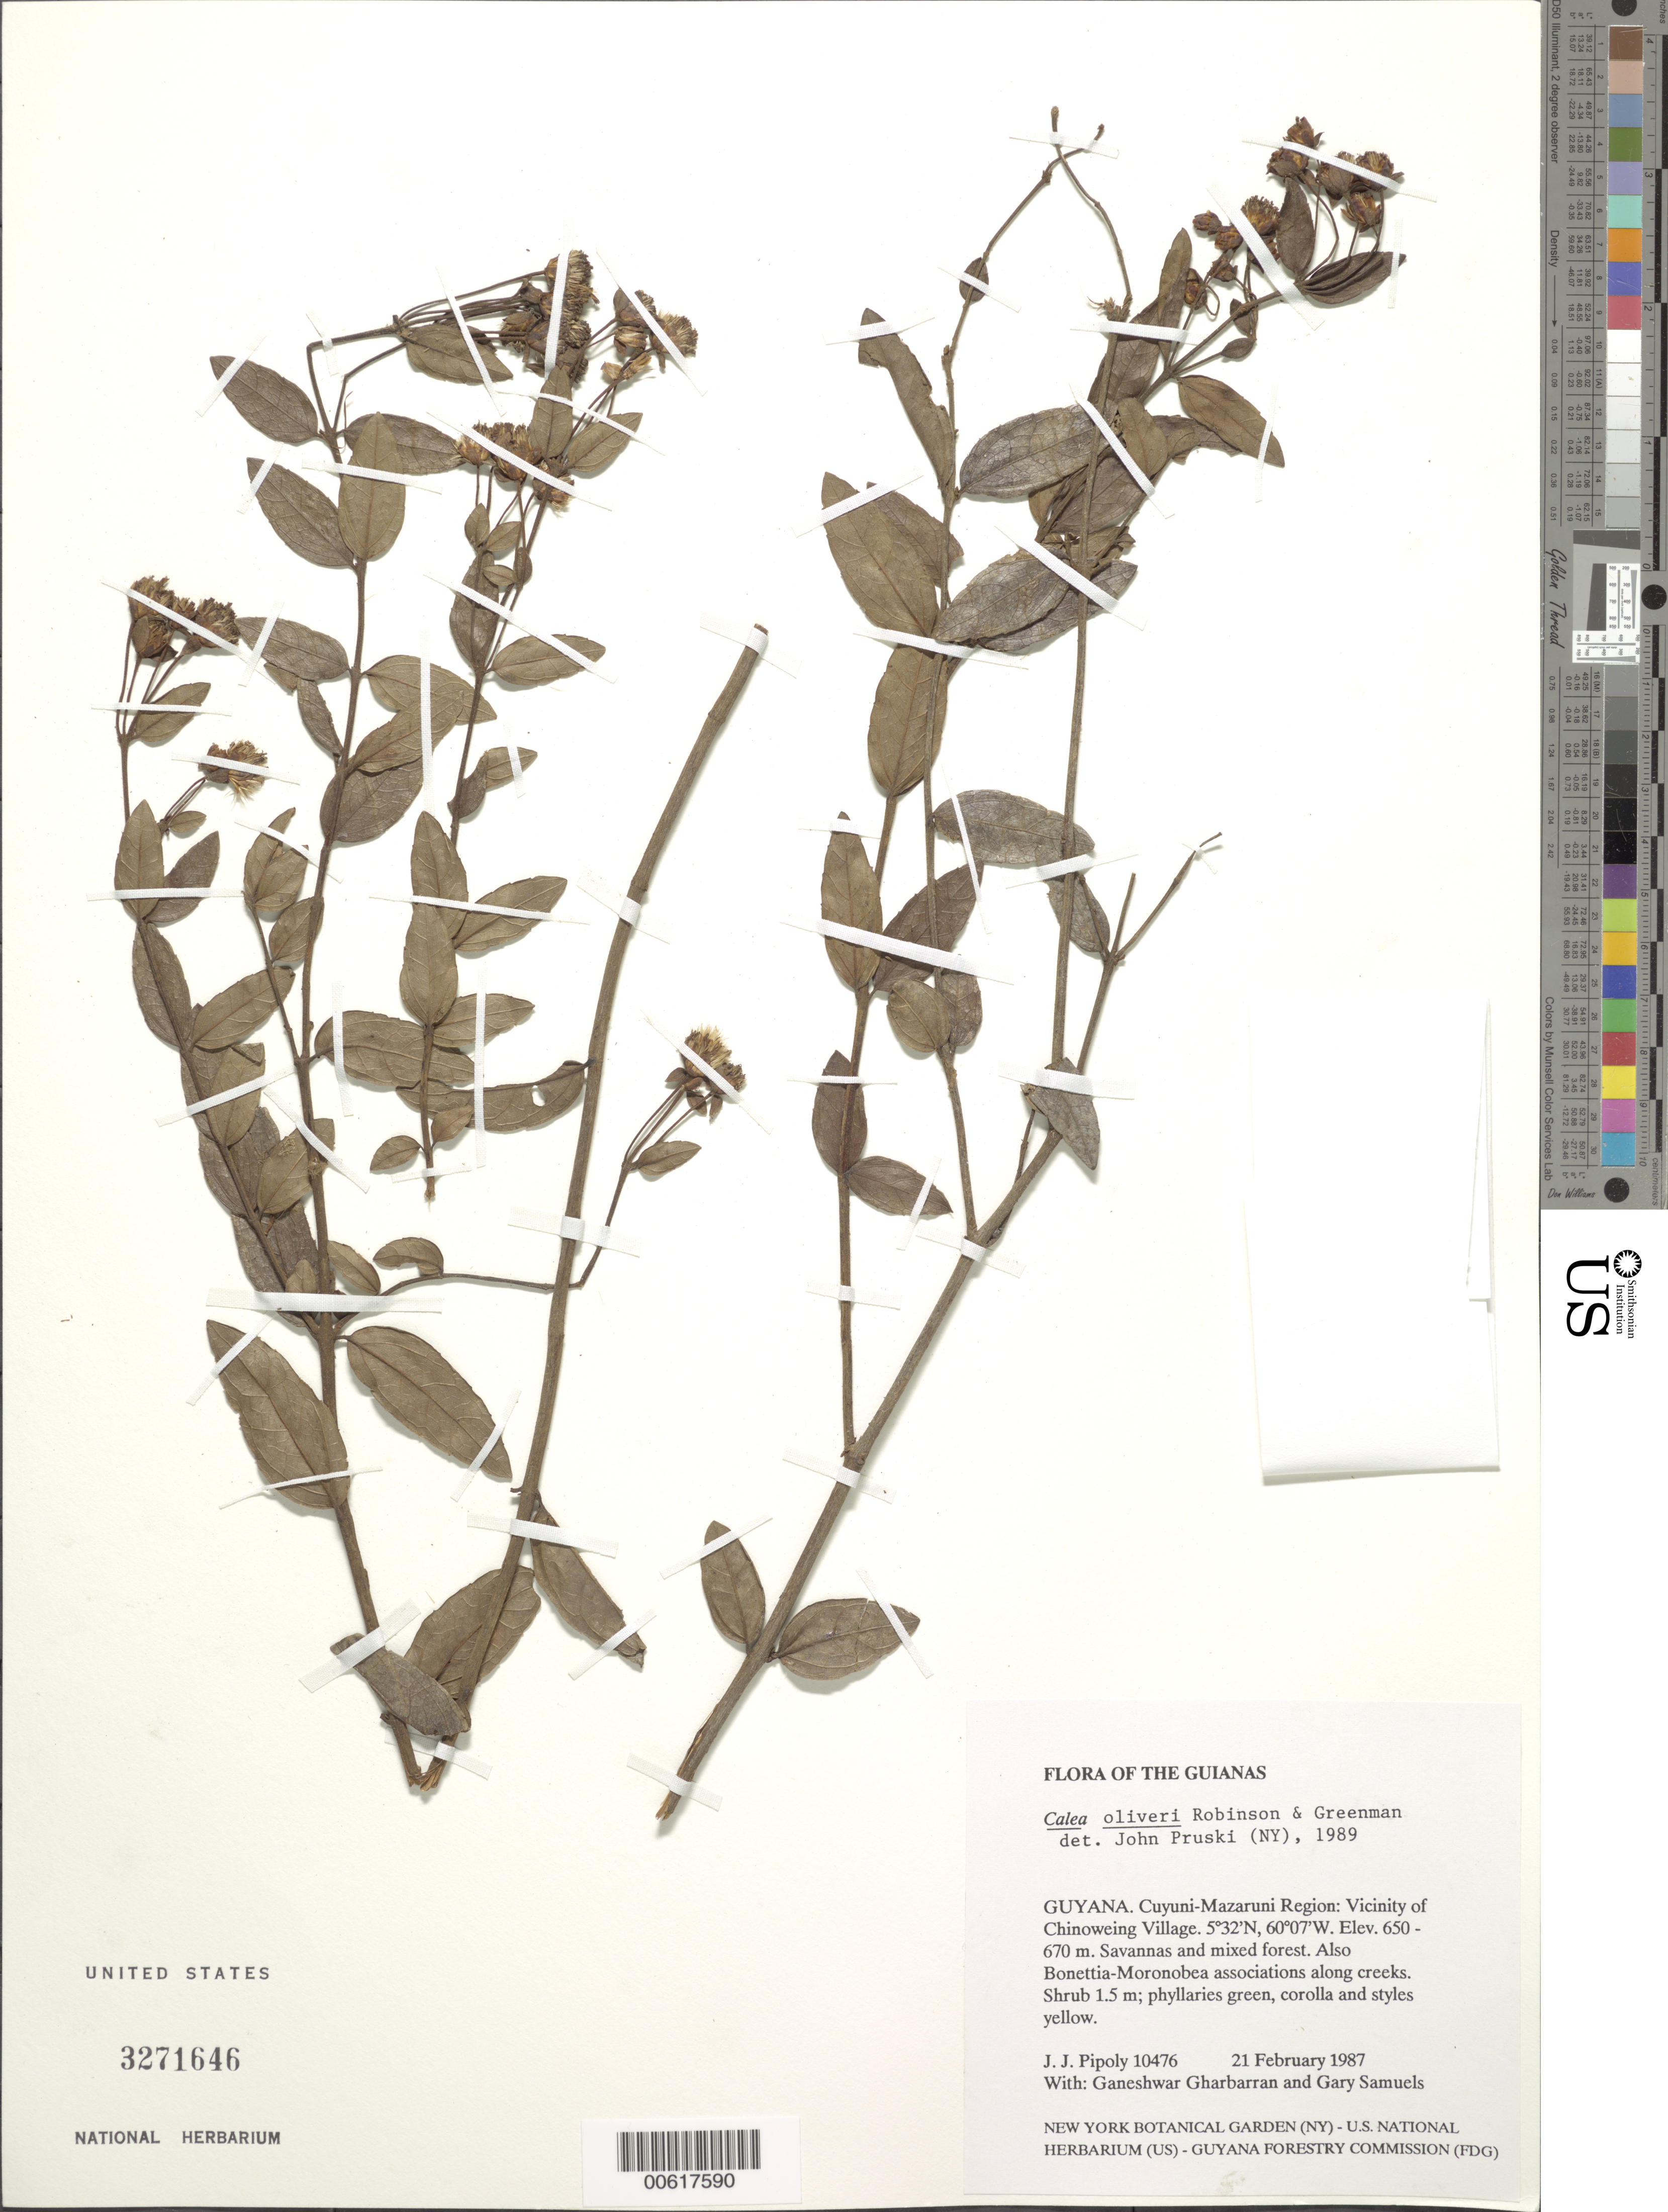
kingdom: Plantae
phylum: Tracheophyta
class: Magnoliopsida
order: Asterales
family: Asteraceae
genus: Calea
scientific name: Calea oliveri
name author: B.L. Rob. & Greenm.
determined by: Pruski, J. F.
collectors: J. J. Pipoly, G. Gharbarran & G. Samuels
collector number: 10476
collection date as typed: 21 February 1987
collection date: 1987-02-21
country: Guyana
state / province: Cuyuni-Mazaruni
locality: Vicinity of Chinoweing Village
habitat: Savannas and mixed forest. Also Bonnetia-Moronobea associations along creeks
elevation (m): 650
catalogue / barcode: US 3271646